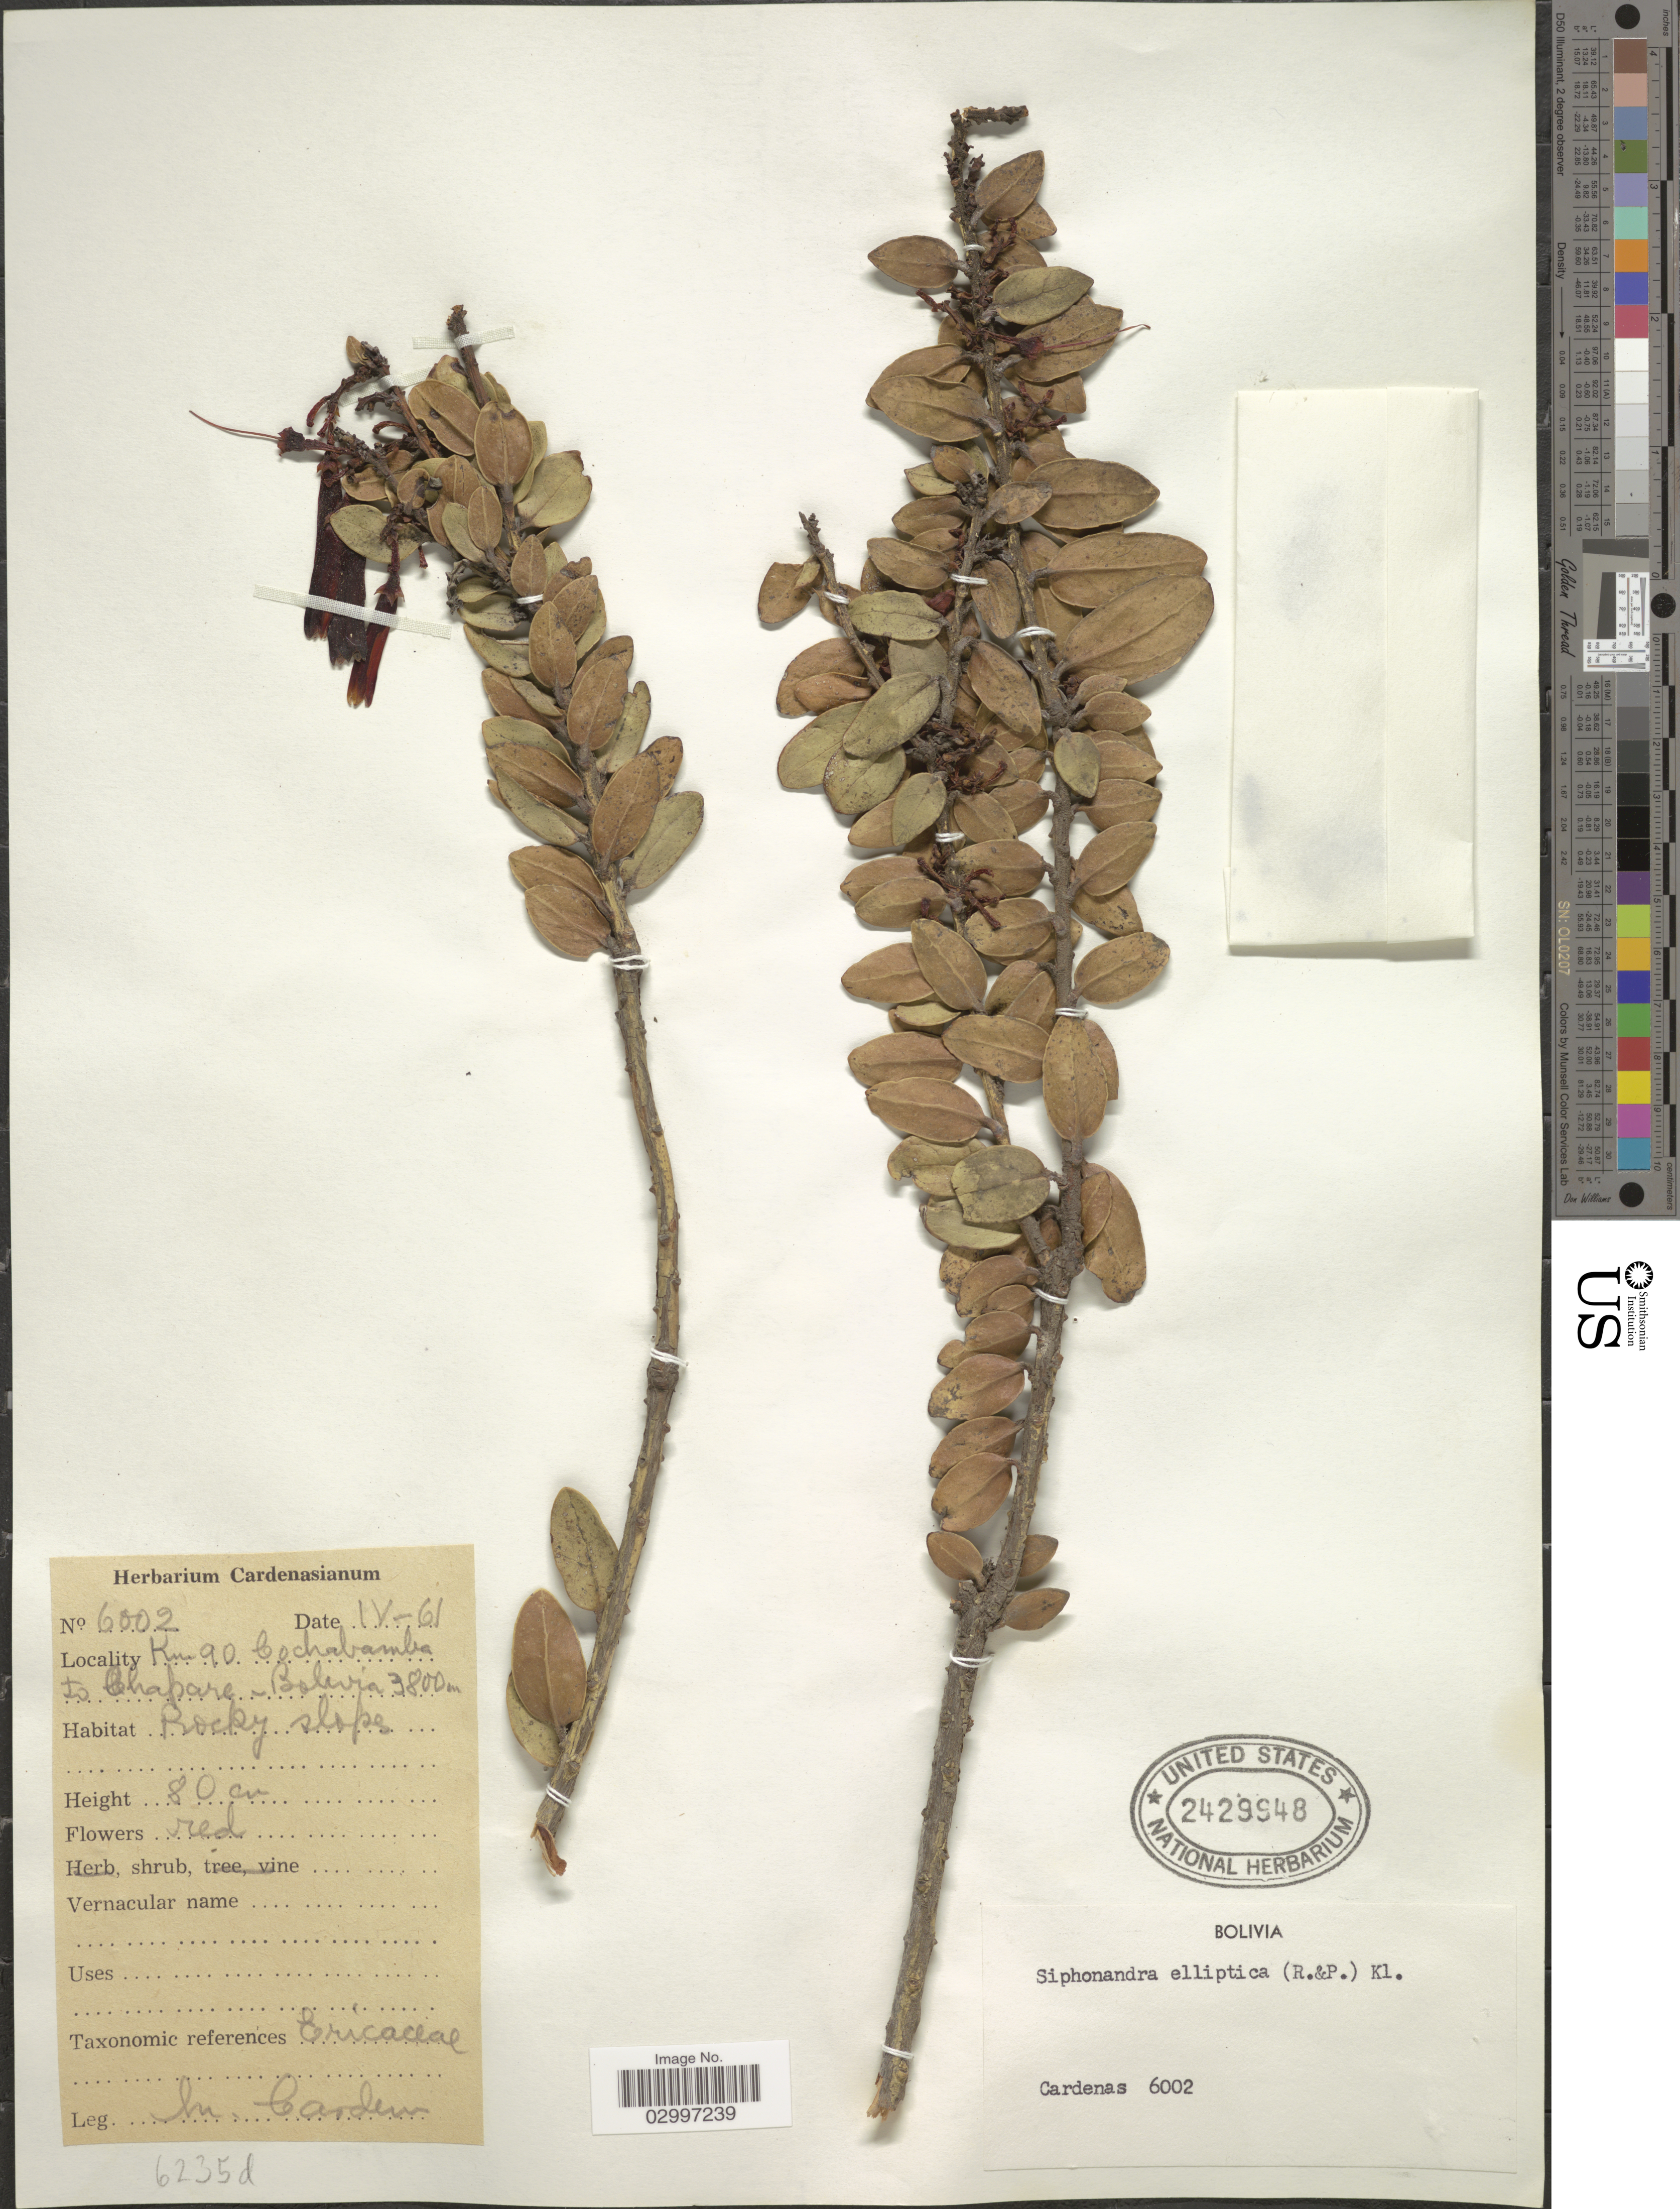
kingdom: Plantae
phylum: Tracheophyta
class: Magnoliopsida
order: Ericales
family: Ericaceae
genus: Siphonandra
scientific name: Siphonandra elliptica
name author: (Ruiz & Pav. ex D. Don) Klotzsch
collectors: M. Cárdenas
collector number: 6002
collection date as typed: Transcribed d/m/y: /4/61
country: Bolivia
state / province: Cochabamba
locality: Km 90 Cochabamba to Chapare.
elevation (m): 3800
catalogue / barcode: US 2429948